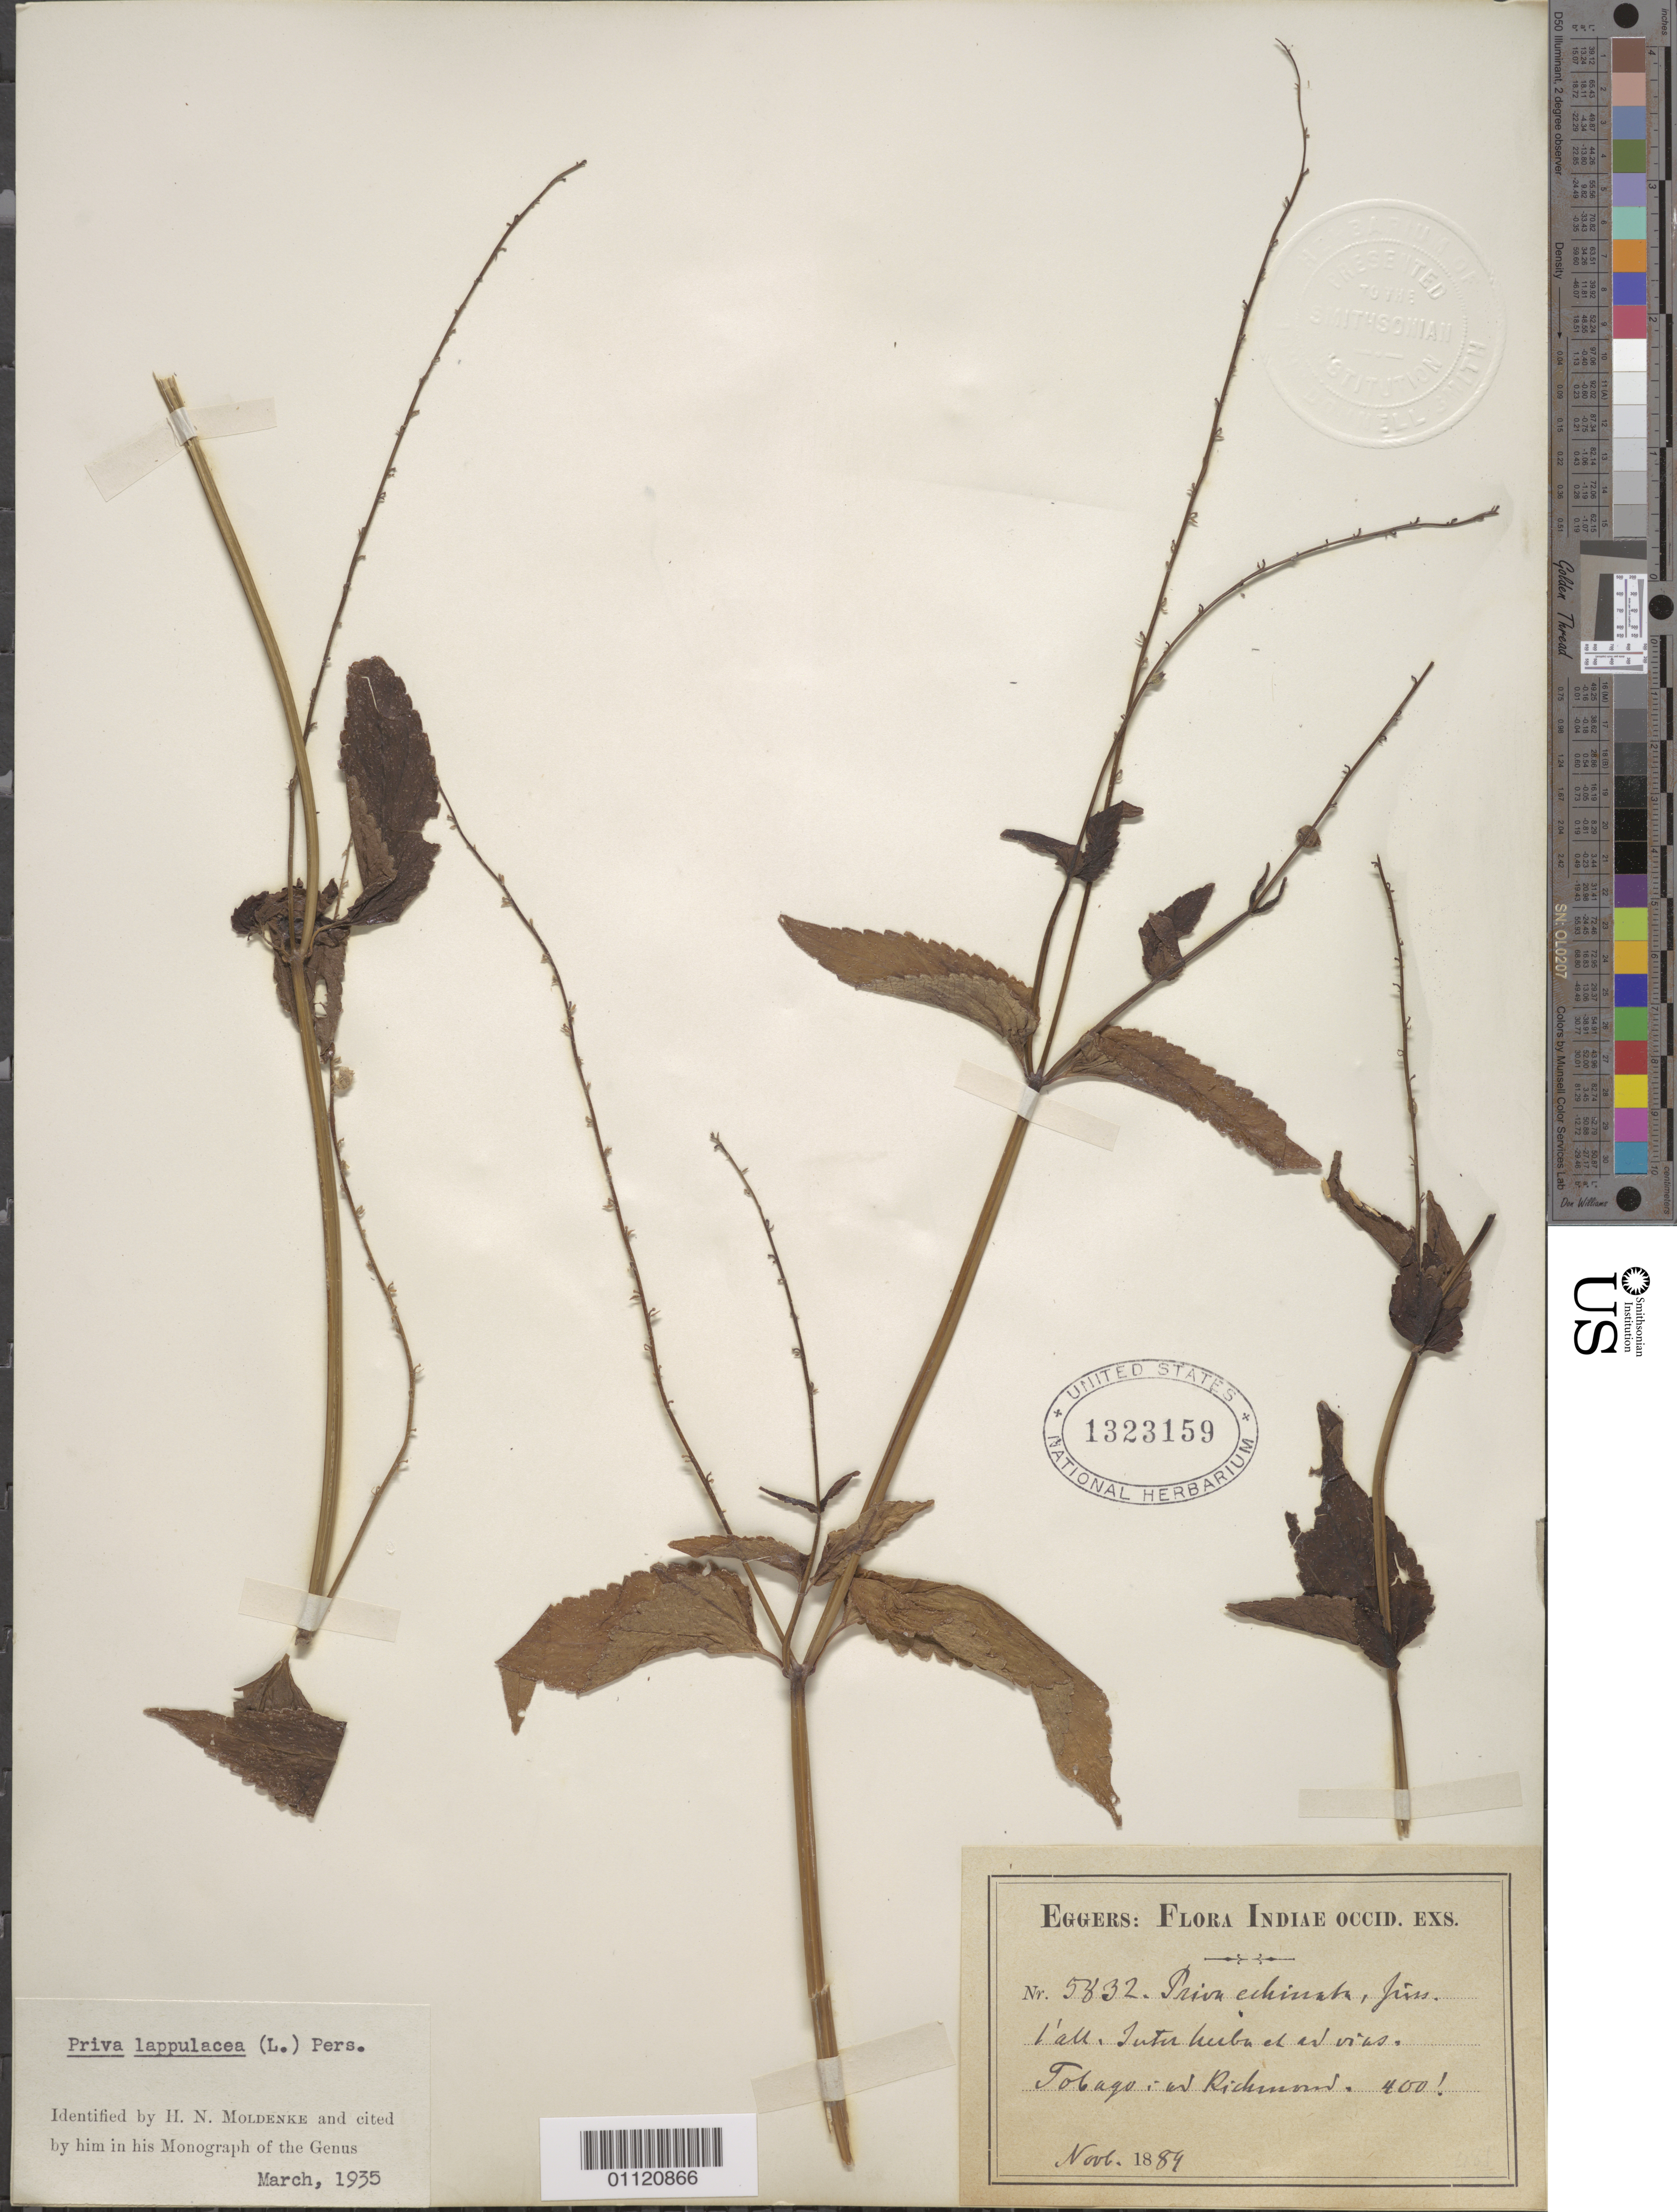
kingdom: Plantae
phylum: Tracheophyta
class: Magnoliopsida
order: Lamiales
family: Verbenaceae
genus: Priva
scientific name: Priva lappulacea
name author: (L.) Pers.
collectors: H. F. A. von Eggers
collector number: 5832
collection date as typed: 01 Nov 1889 to 30 Nov 1889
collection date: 1889-11-01/1889-11-30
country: Trinidad and Tobago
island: Tobago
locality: Richmond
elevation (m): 122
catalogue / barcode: US 1323159